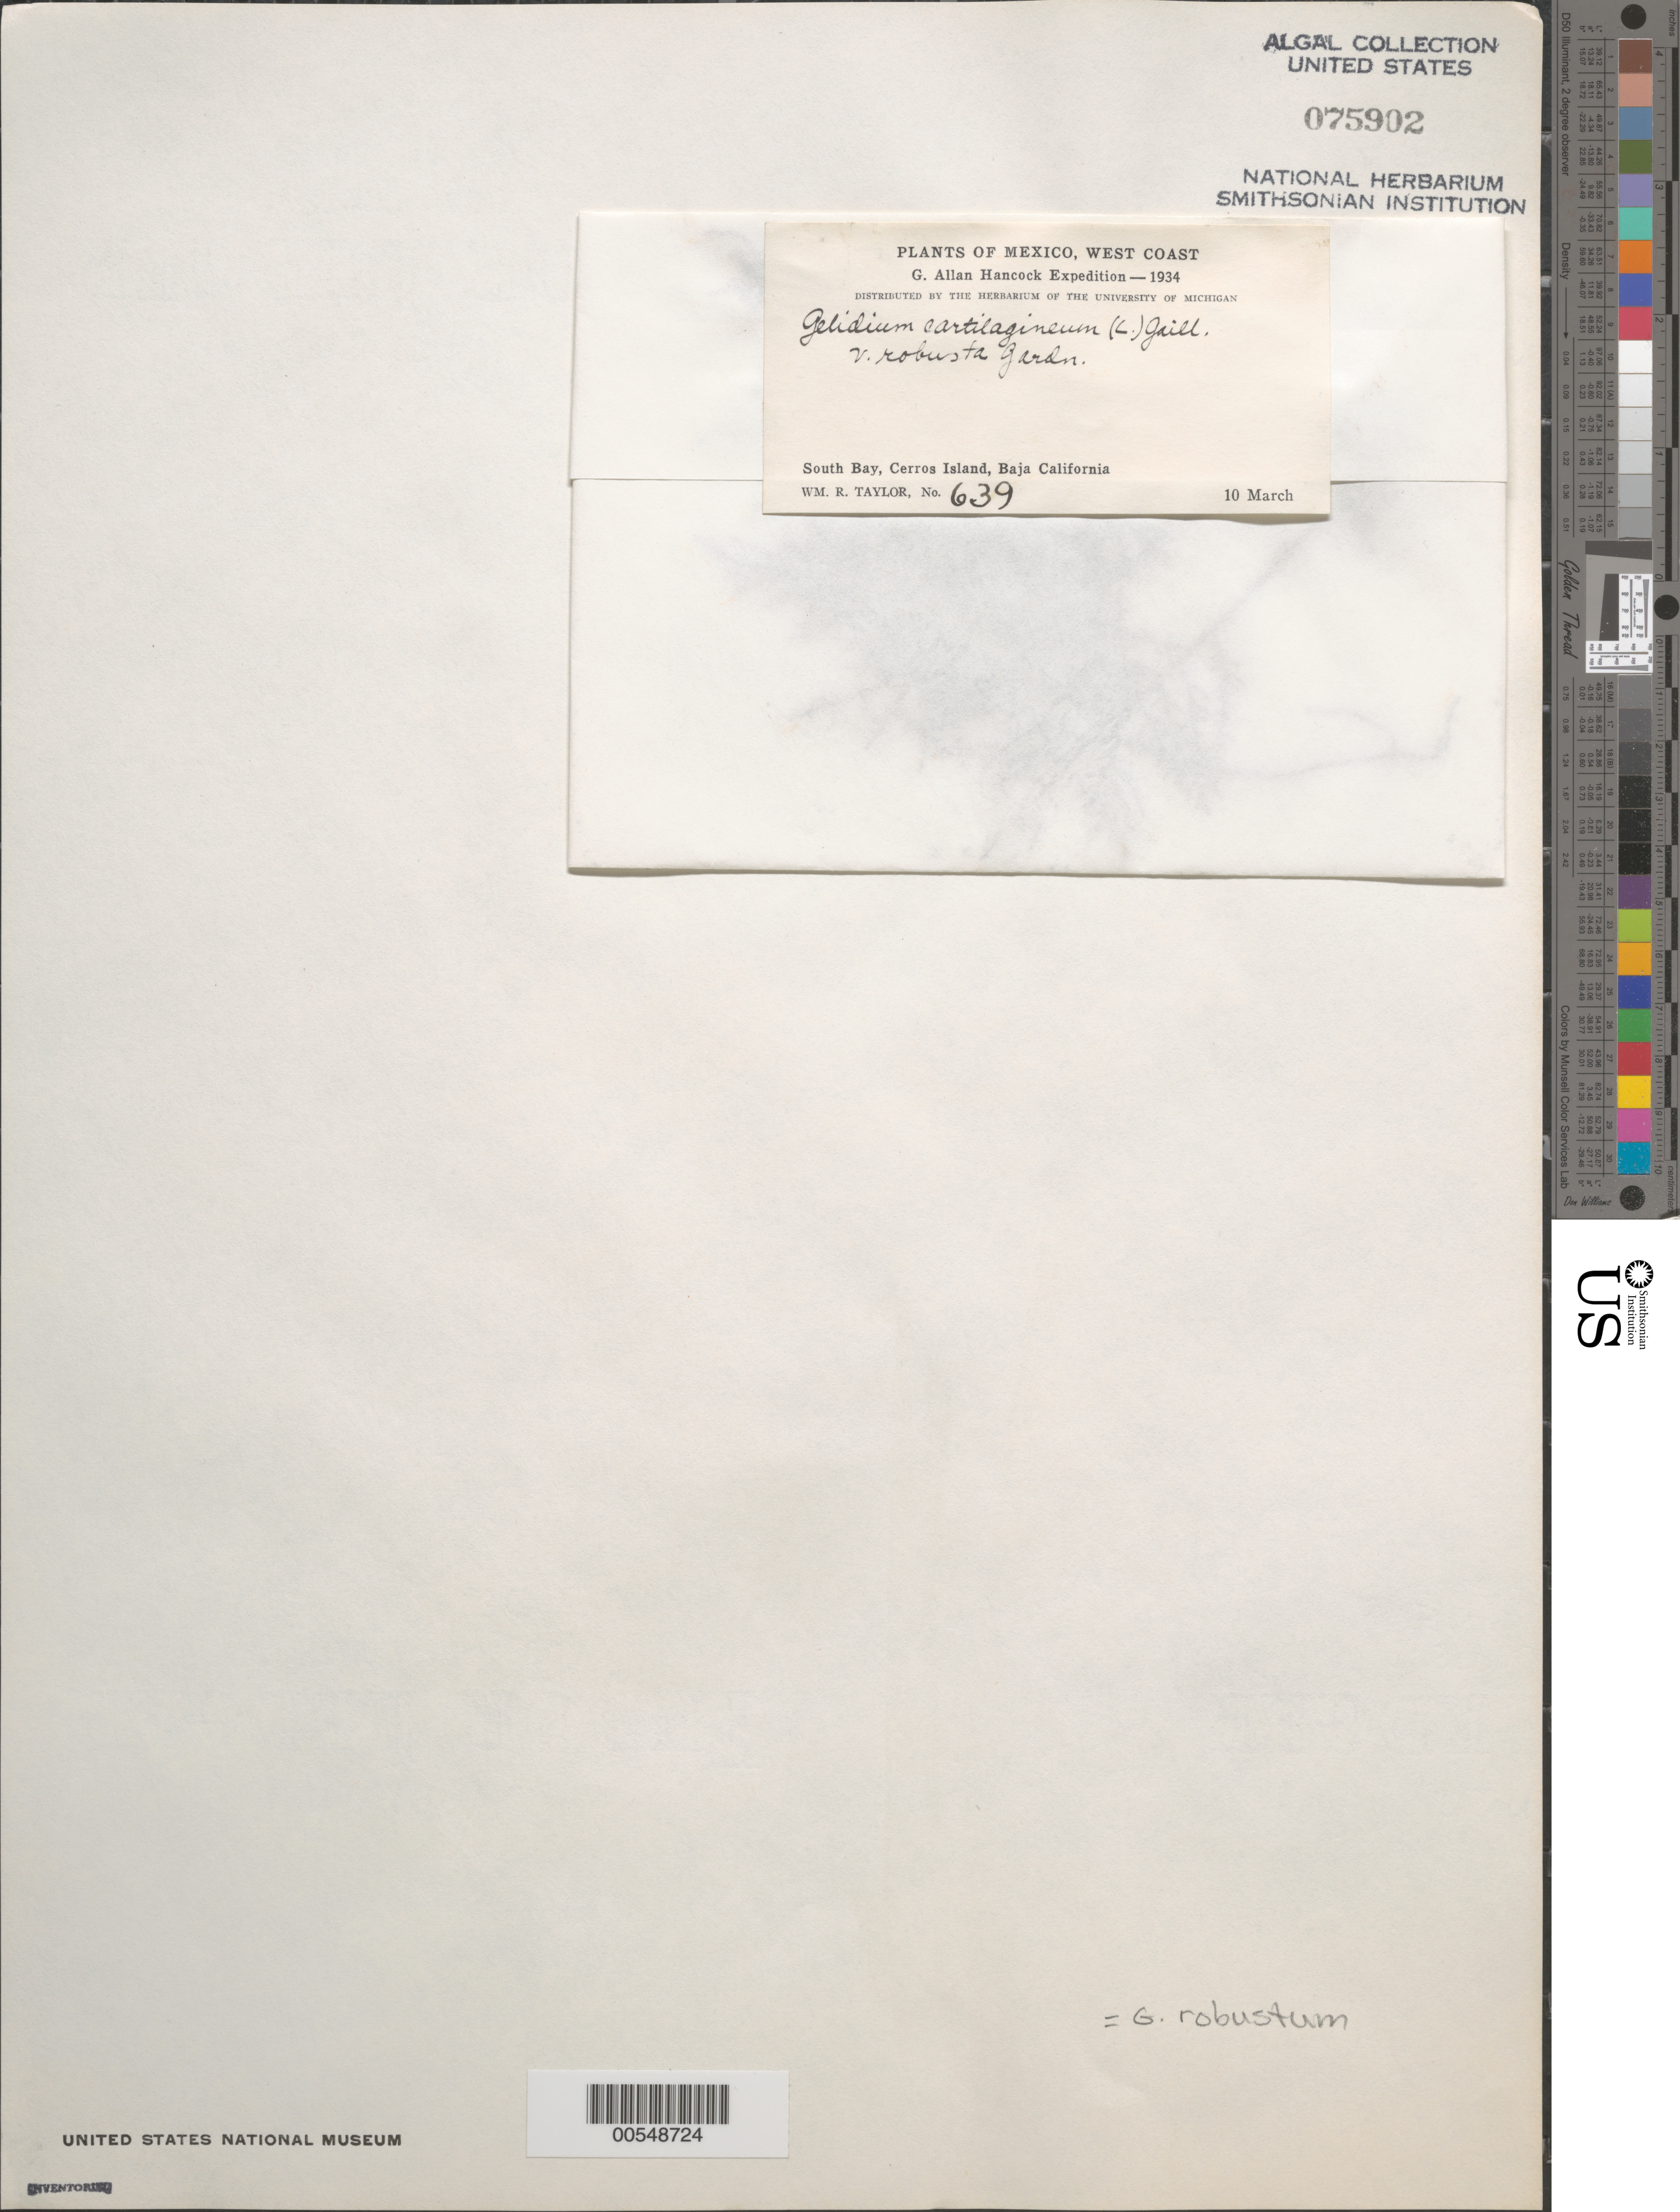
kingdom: Plantae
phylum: Rhodophyta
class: Florideophyceae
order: Gelidiales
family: Gelidiaceae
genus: Gelidium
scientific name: Gelidium robustum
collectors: W. R. Taylor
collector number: WRT 34-639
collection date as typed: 10 Mar 1934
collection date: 1934-03-10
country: Mexico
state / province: Baja California Norte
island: Isla Cedros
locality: South Bay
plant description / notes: G. Allan Hancock Expedition, 1934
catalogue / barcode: US 75902